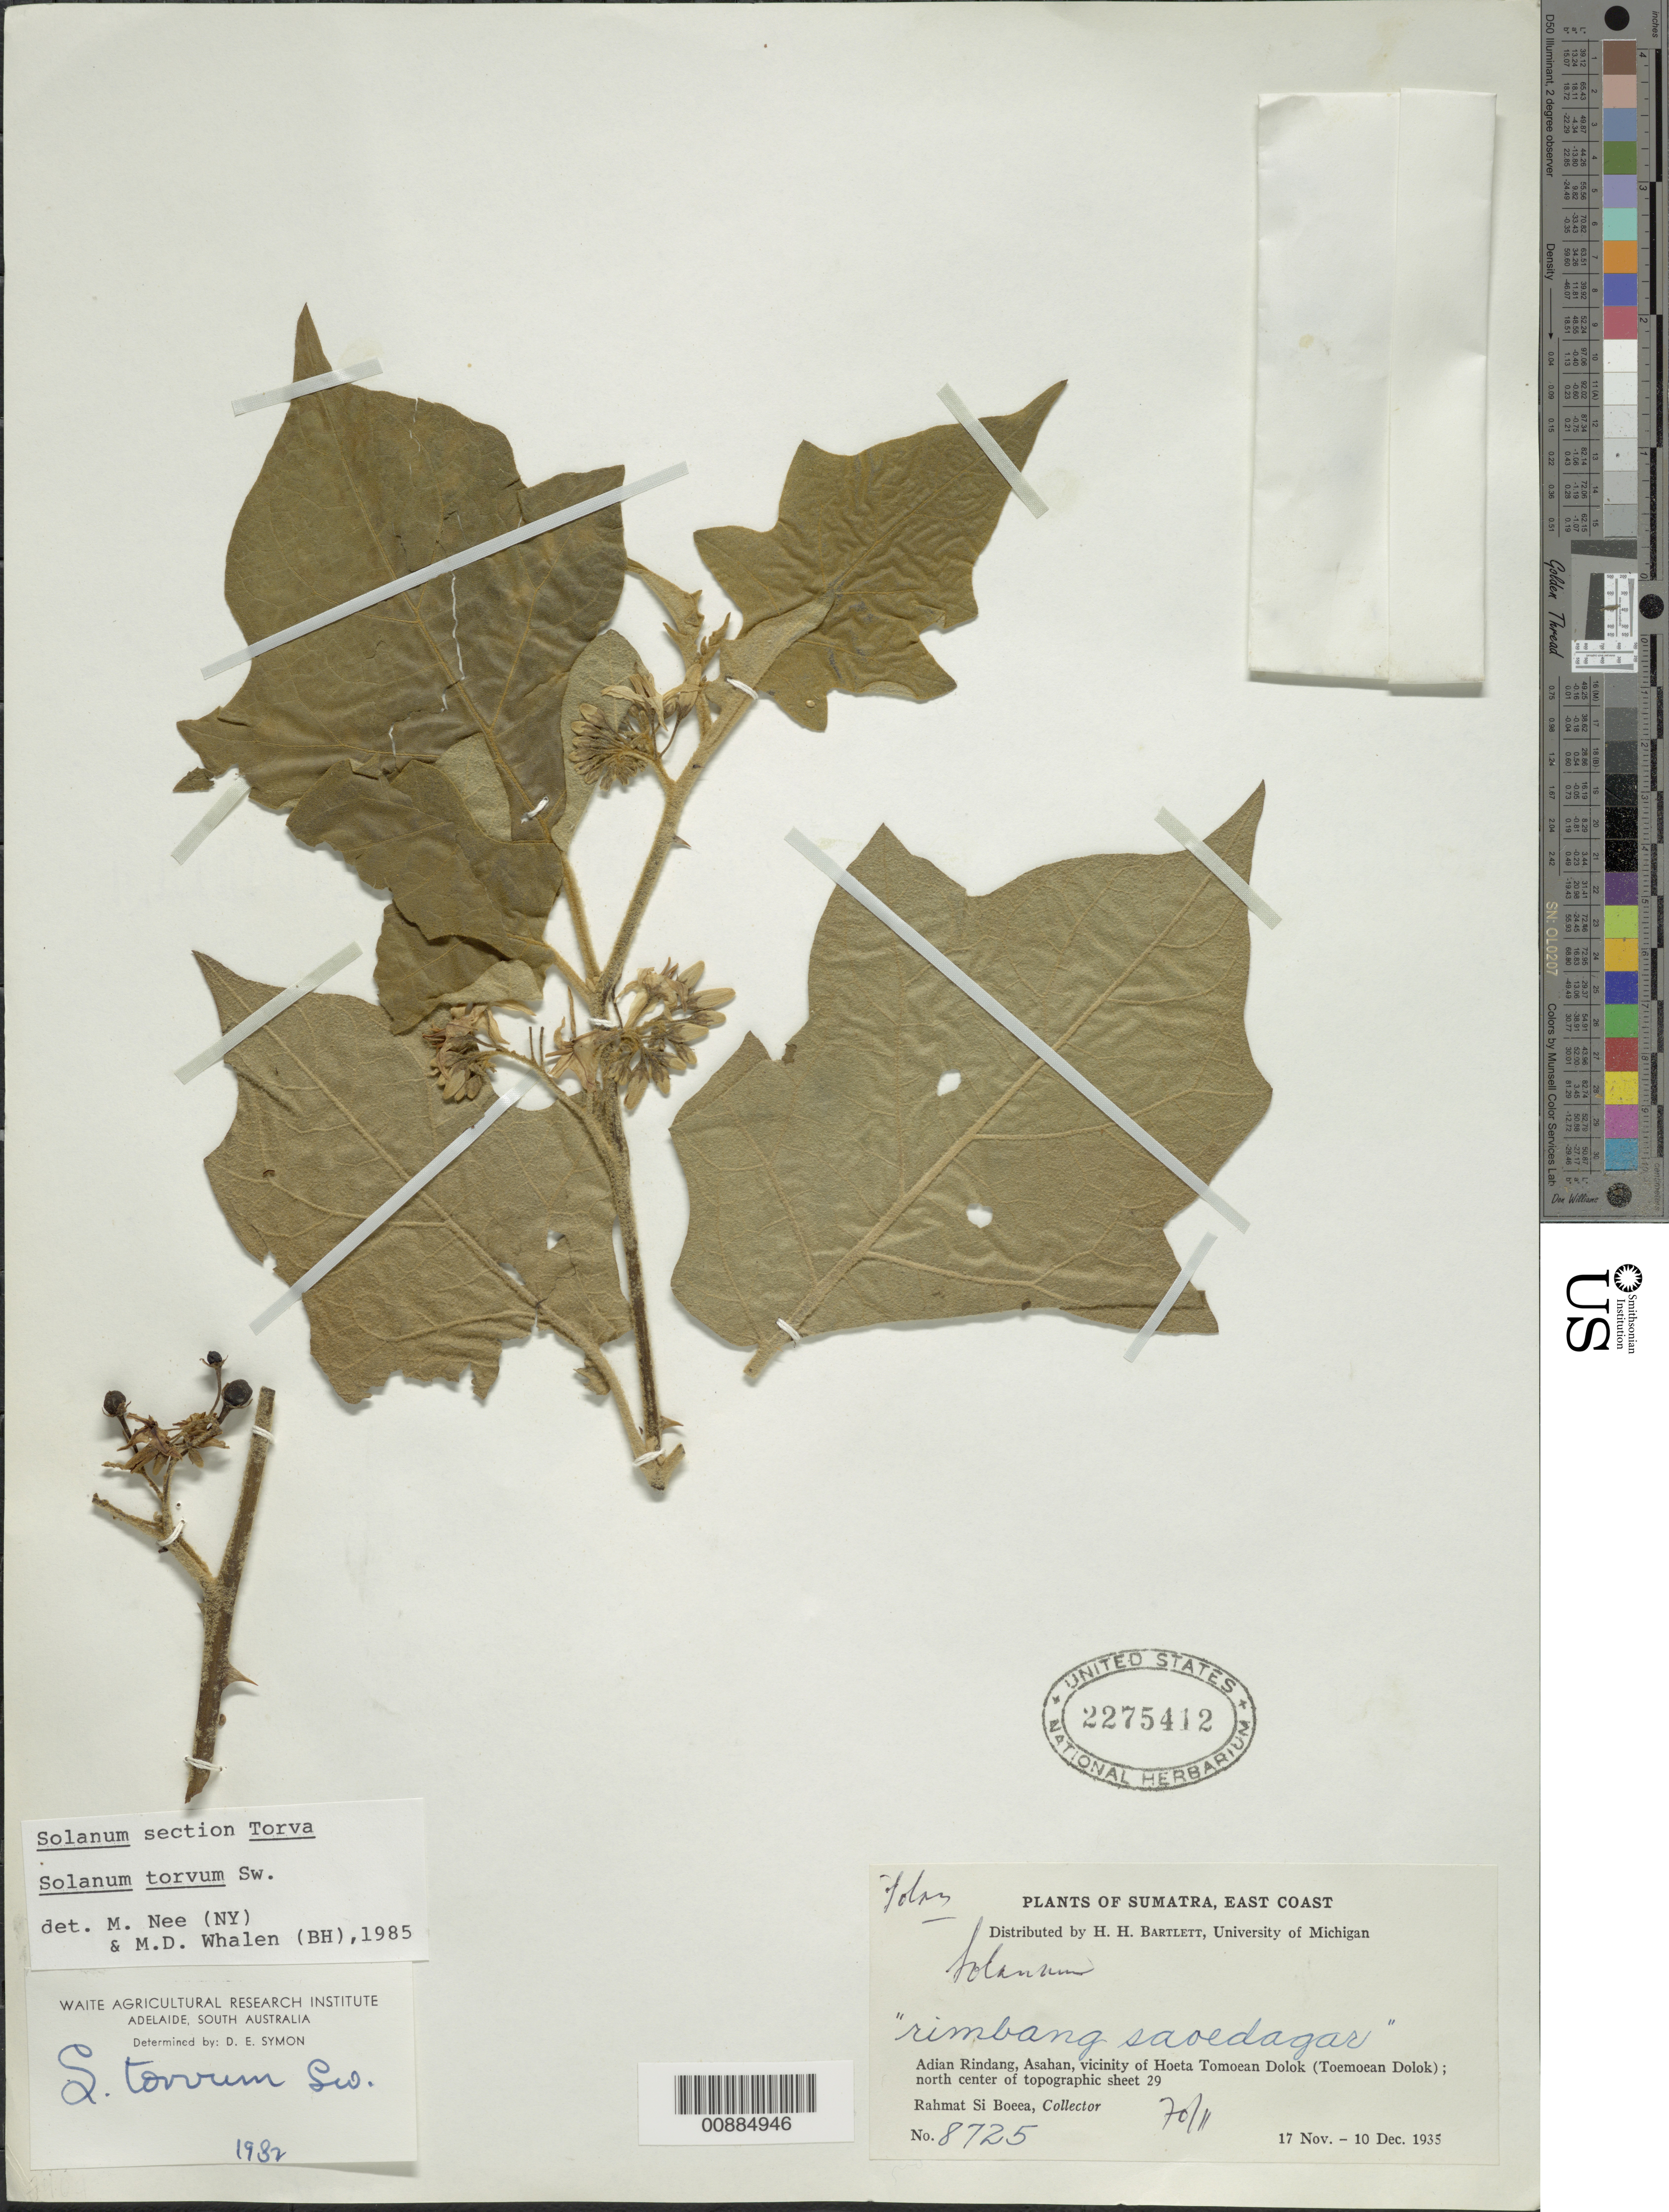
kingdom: Plantae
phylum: Tracheophyta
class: Magnoliopsida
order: Solanales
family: Solanaceae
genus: Solanum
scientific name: Solanum torvum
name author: Sw.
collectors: Rahmat Si Boeea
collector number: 8725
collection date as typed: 17 Nov 1935 to 10 Dec 1935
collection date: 1935-11-17/1935-12-10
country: Indonesia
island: Sumatra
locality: Vicinity of Hoeta Tomoean Dolok. Adian rindang, Asahan.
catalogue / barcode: US 2275412